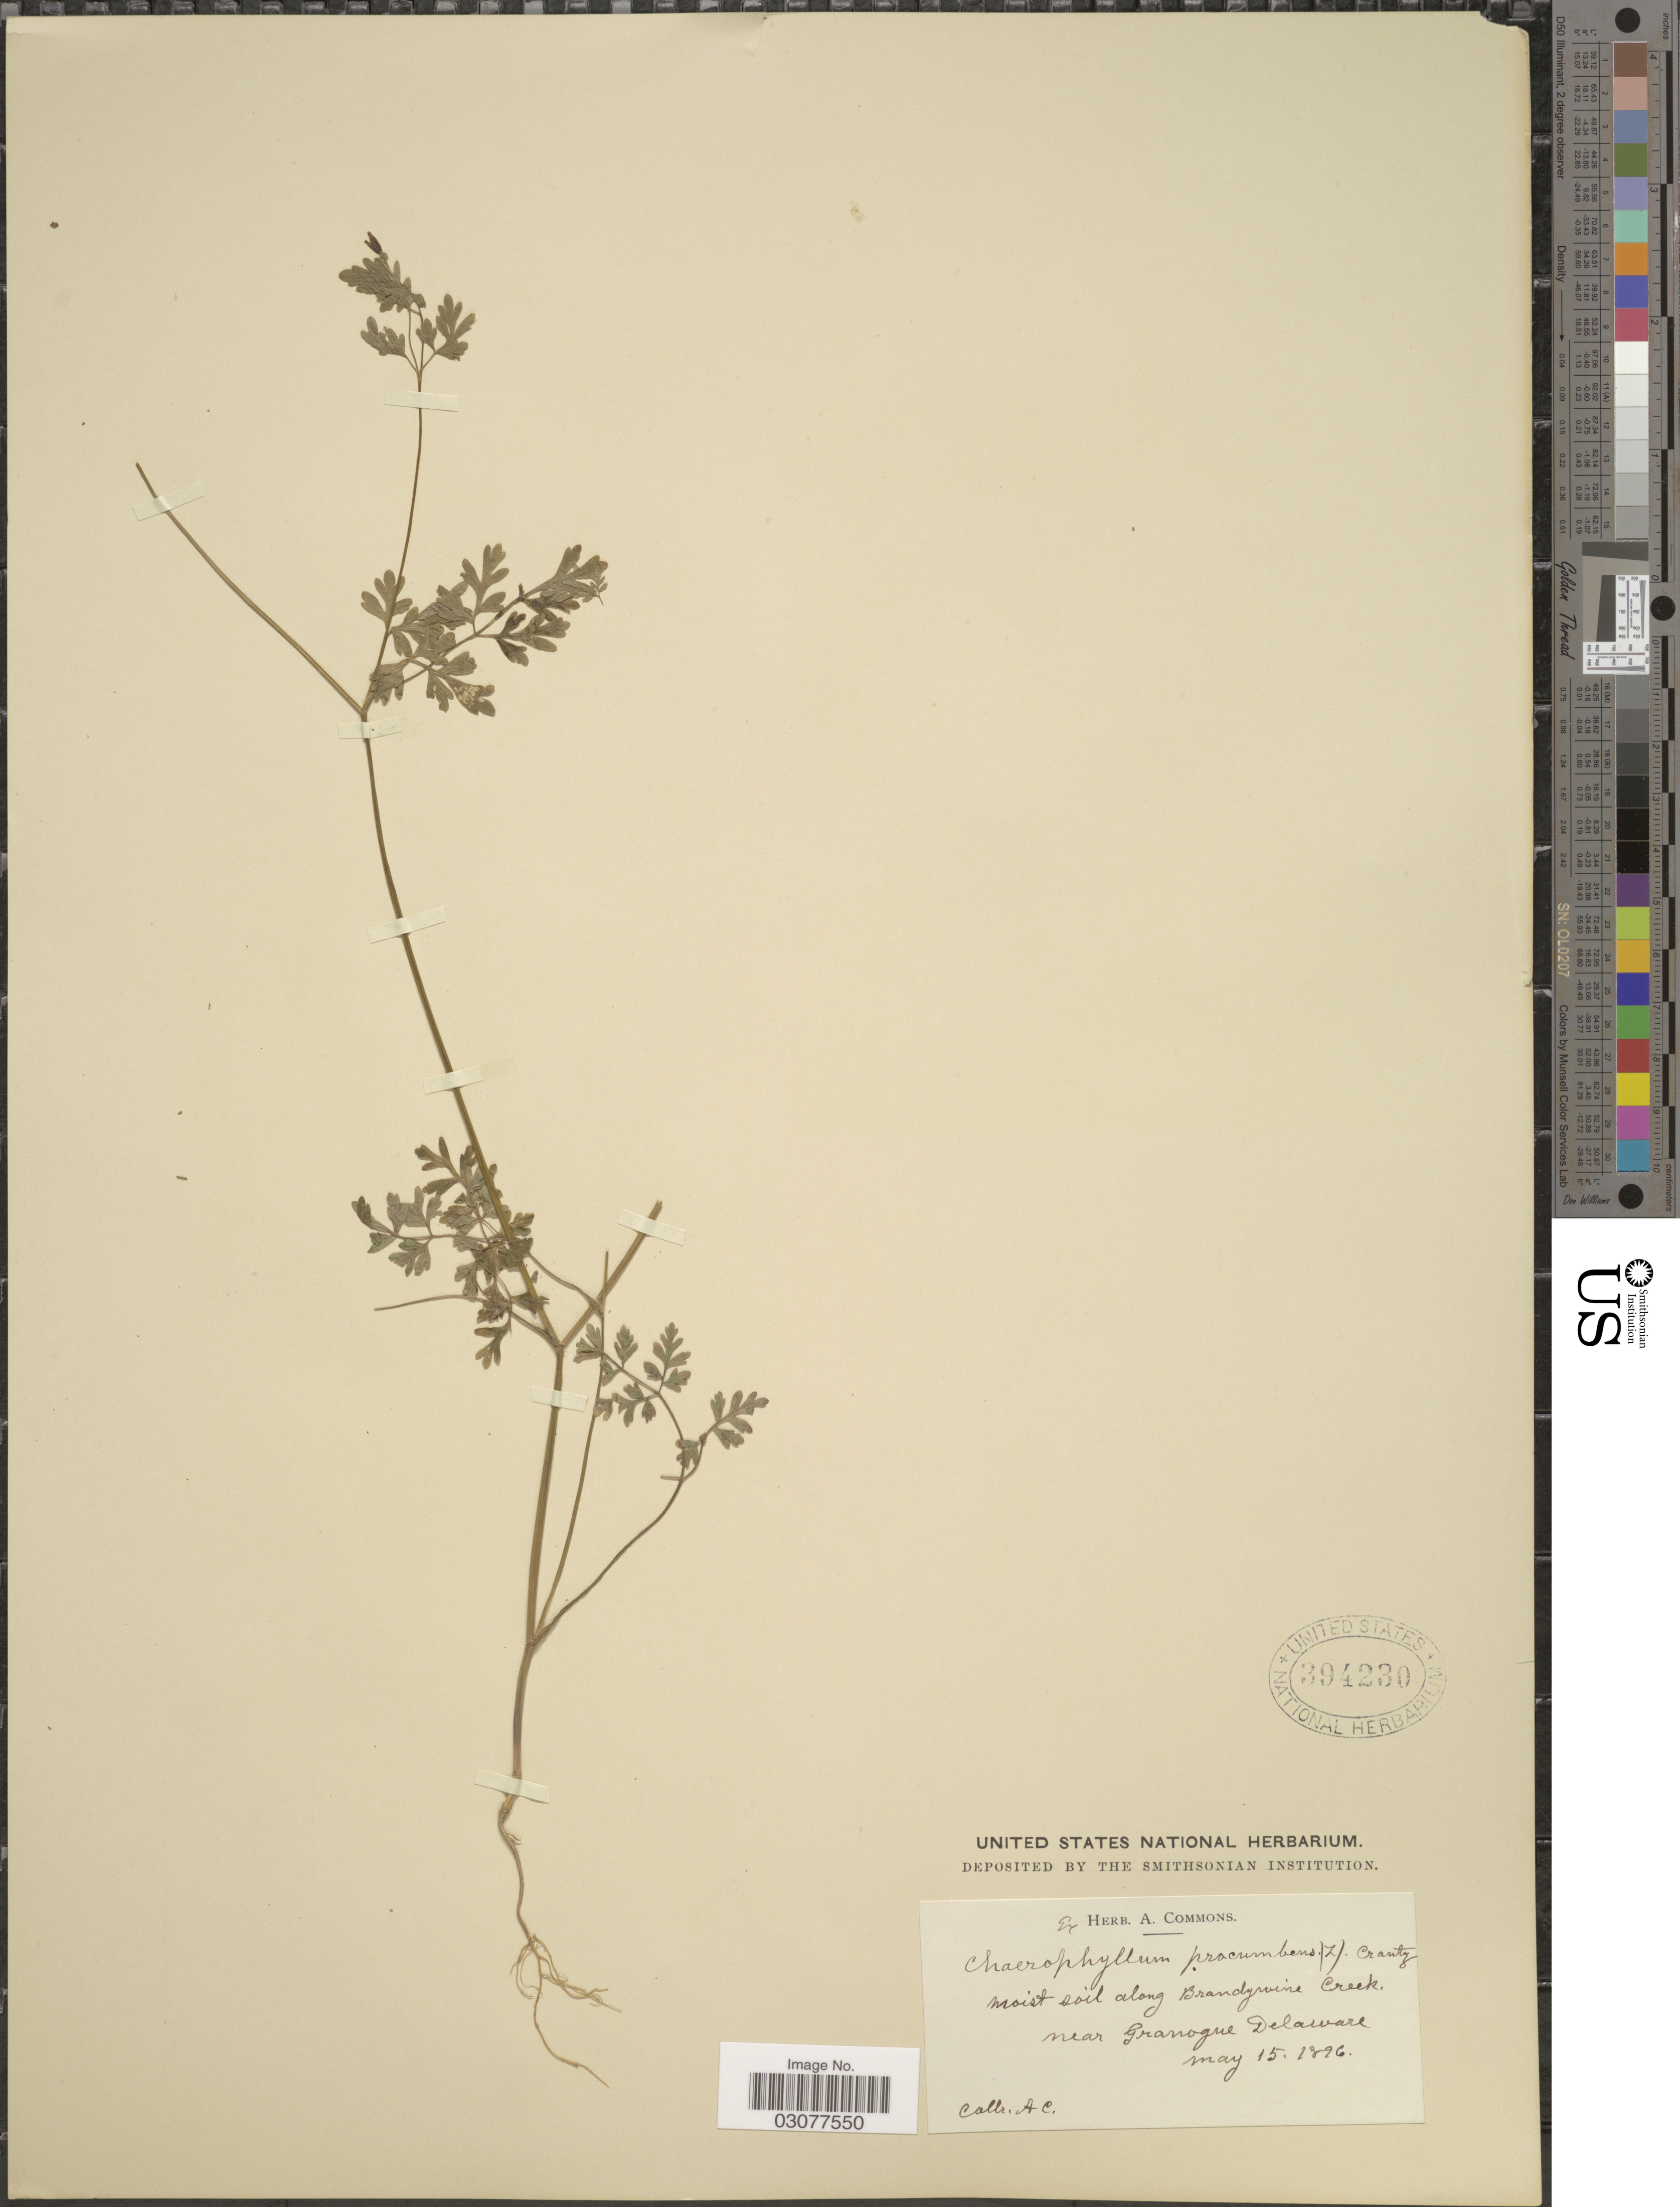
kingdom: Plantae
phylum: Tracheophyta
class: Magnoliopsida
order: Apiales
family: Apiaceae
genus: Chaerophyllum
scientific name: Chaerophyllum procumbens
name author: (L.) Crantz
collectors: A. Commons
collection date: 1896-05-15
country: United States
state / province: Delaware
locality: Moist soil along Brandywine Creek. near Granogue Delaware.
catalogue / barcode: US 394230